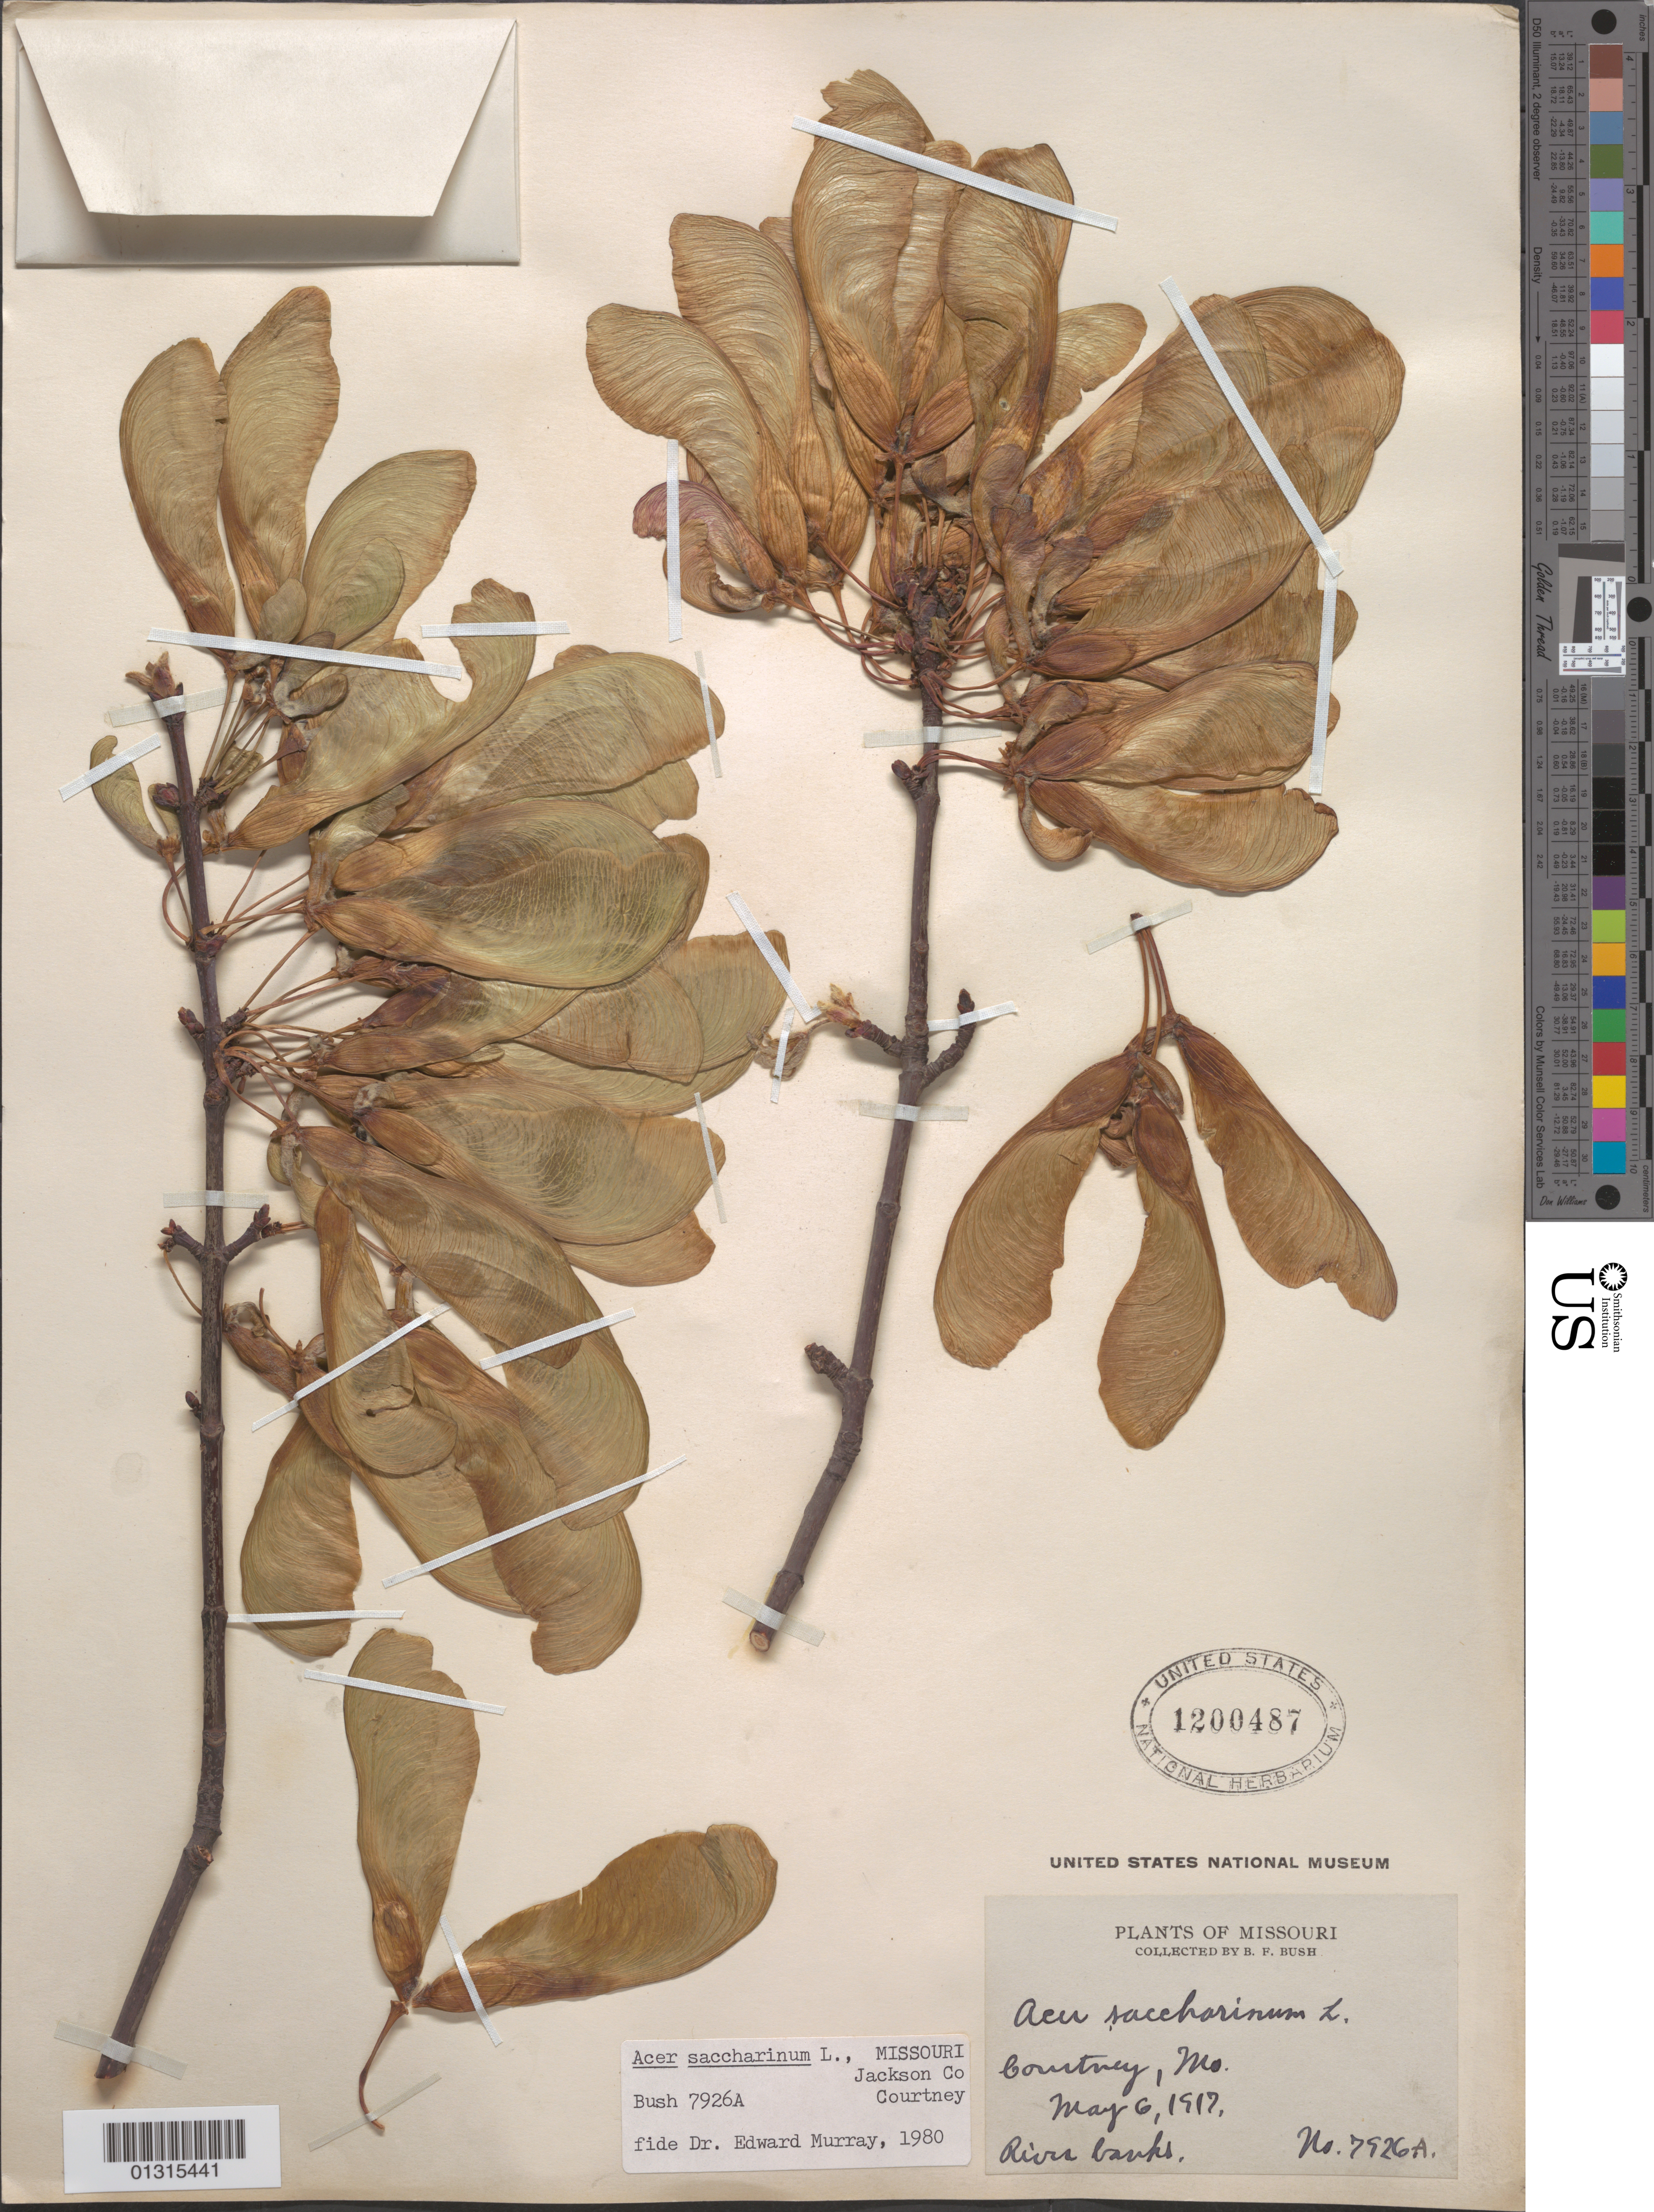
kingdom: Plantae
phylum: Tracheophyta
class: Magnoliopsida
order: Sapindales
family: Sapindaceae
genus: Acer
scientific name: Acer saccharinum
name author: L.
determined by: Murray, Edward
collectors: B. F. Bush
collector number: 7926 A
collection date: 1917-05-06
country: United States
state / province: Missouri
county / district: Jackson County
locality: Courtney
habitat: River banks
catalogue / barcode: US 1200487